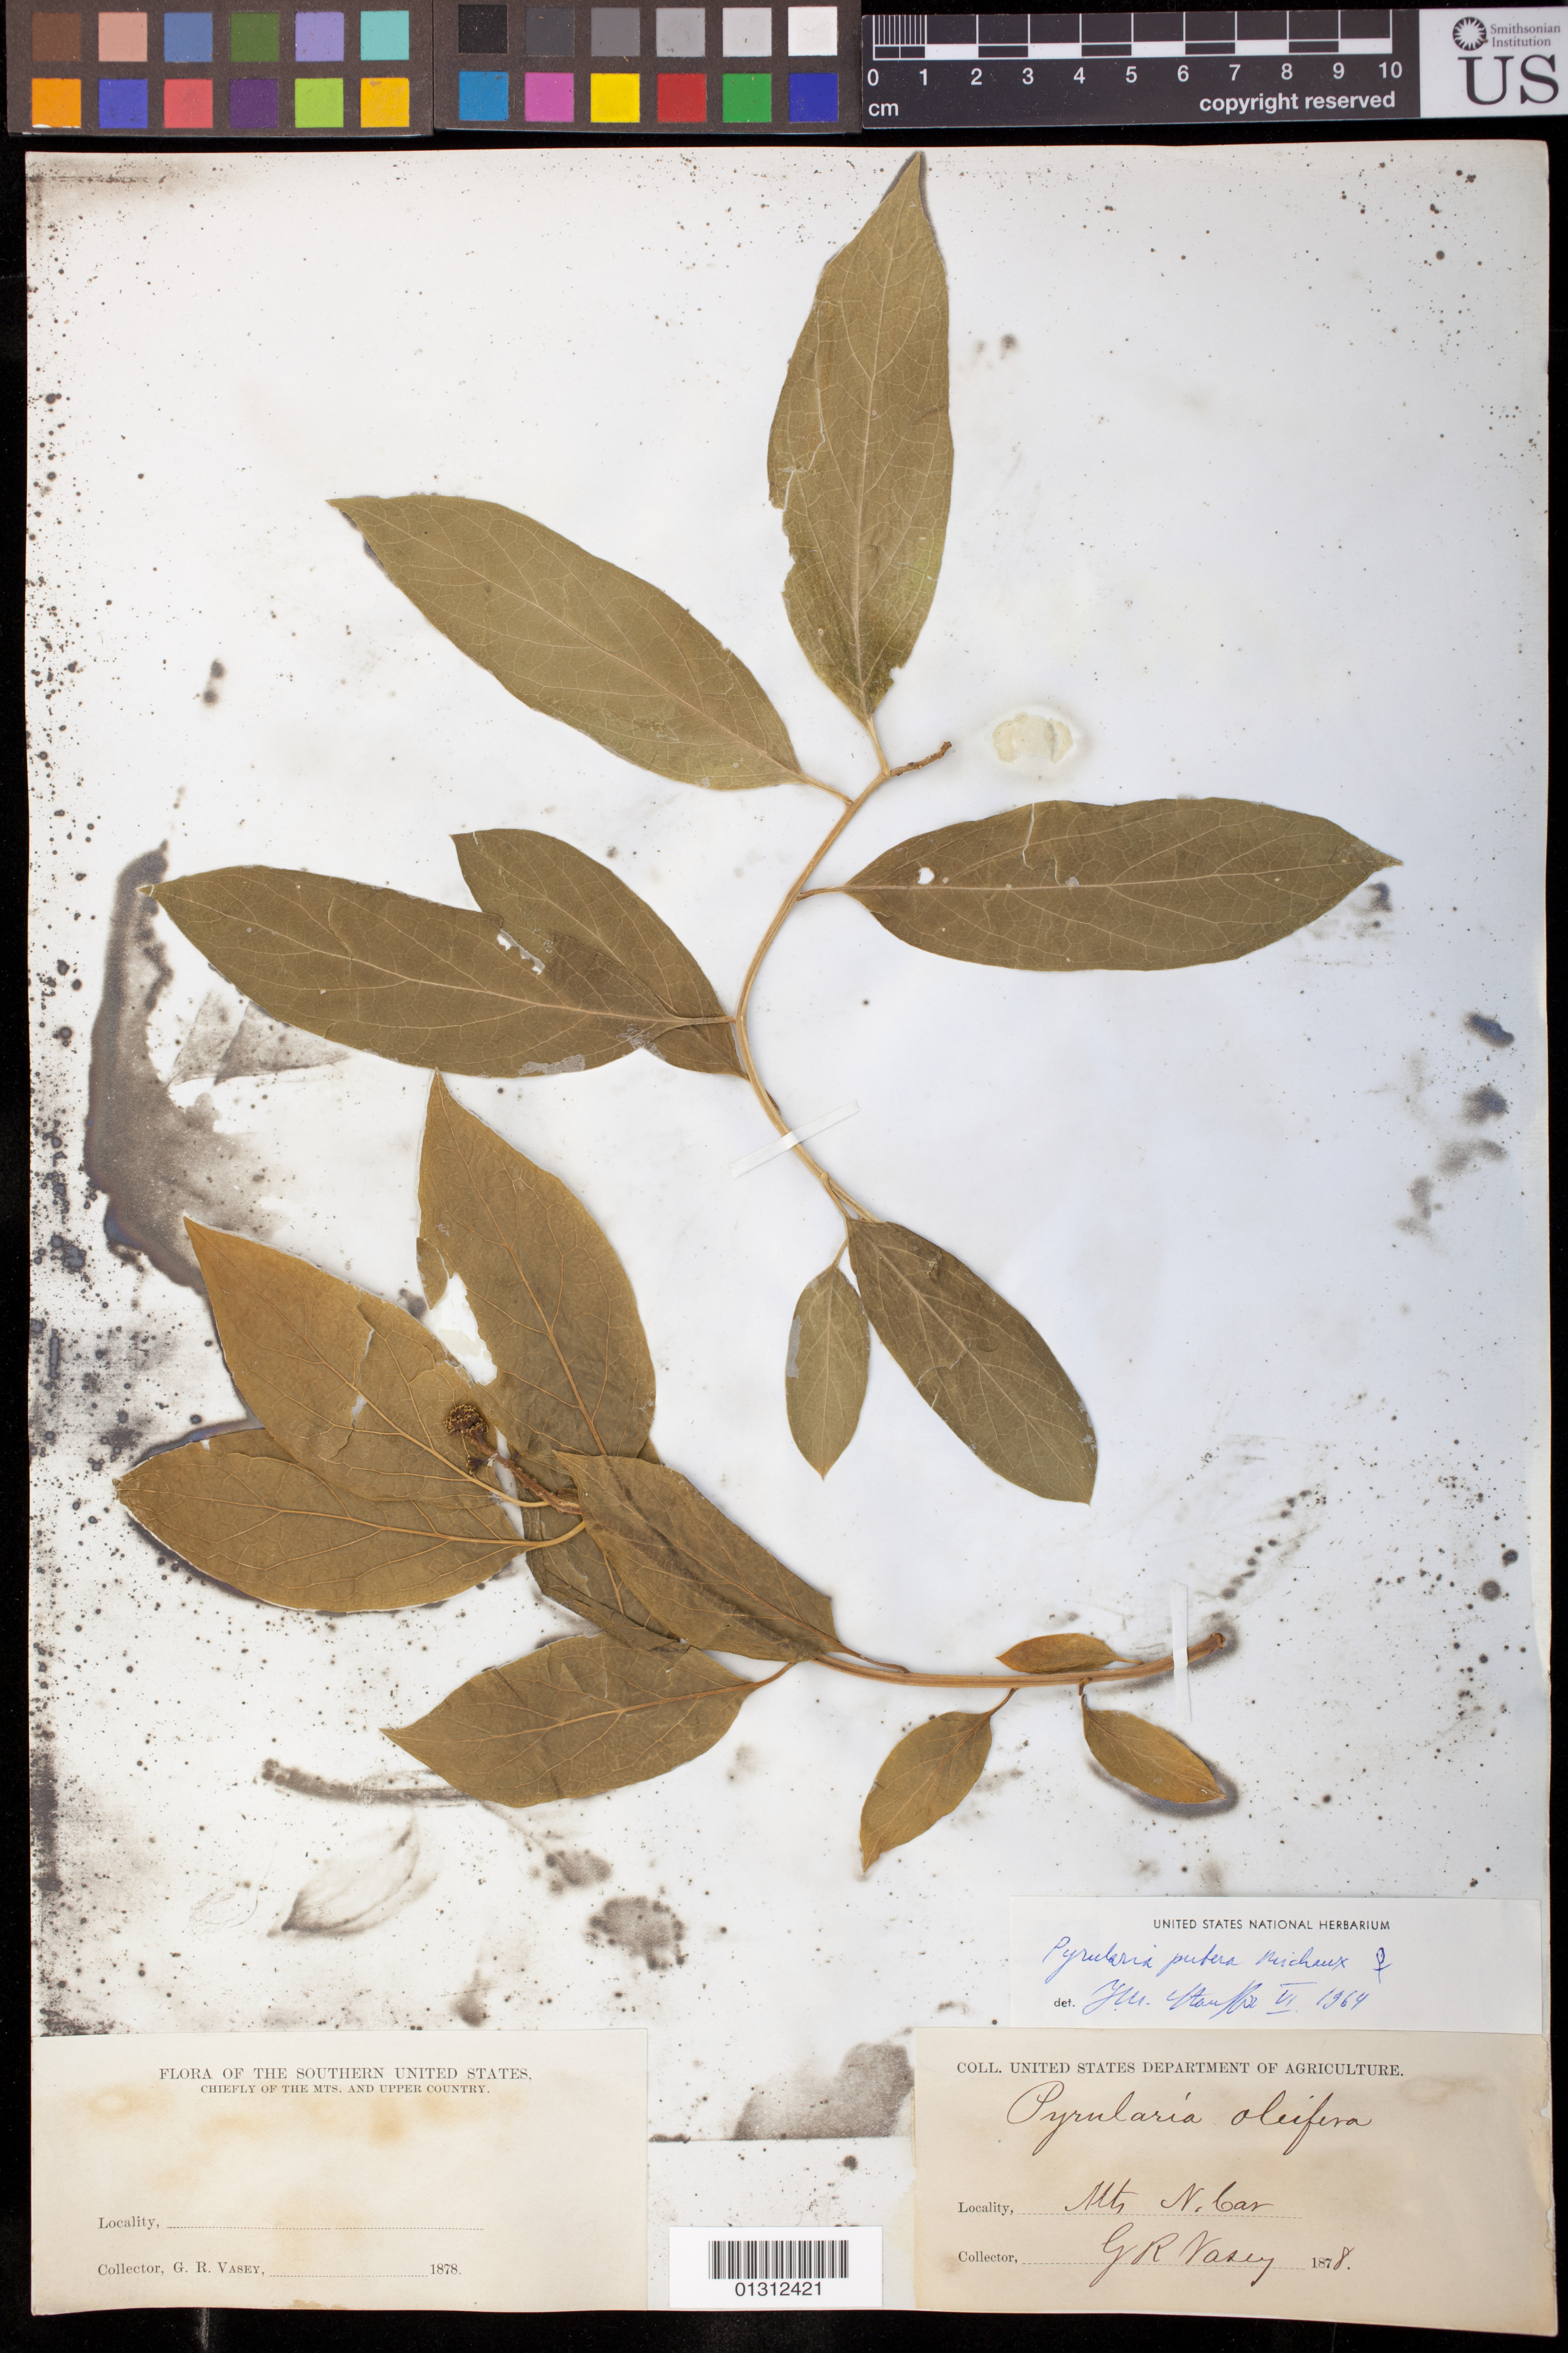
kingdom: Plantae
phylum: Tracheophyta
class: Magnoliopsida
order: Santalales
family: Cervantesiaceae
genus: Pyrularia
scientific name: Pyrularia pubera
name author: Michx.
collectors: G. R. Vasey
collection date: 1878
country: United States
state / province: North Carolina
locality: Mtns